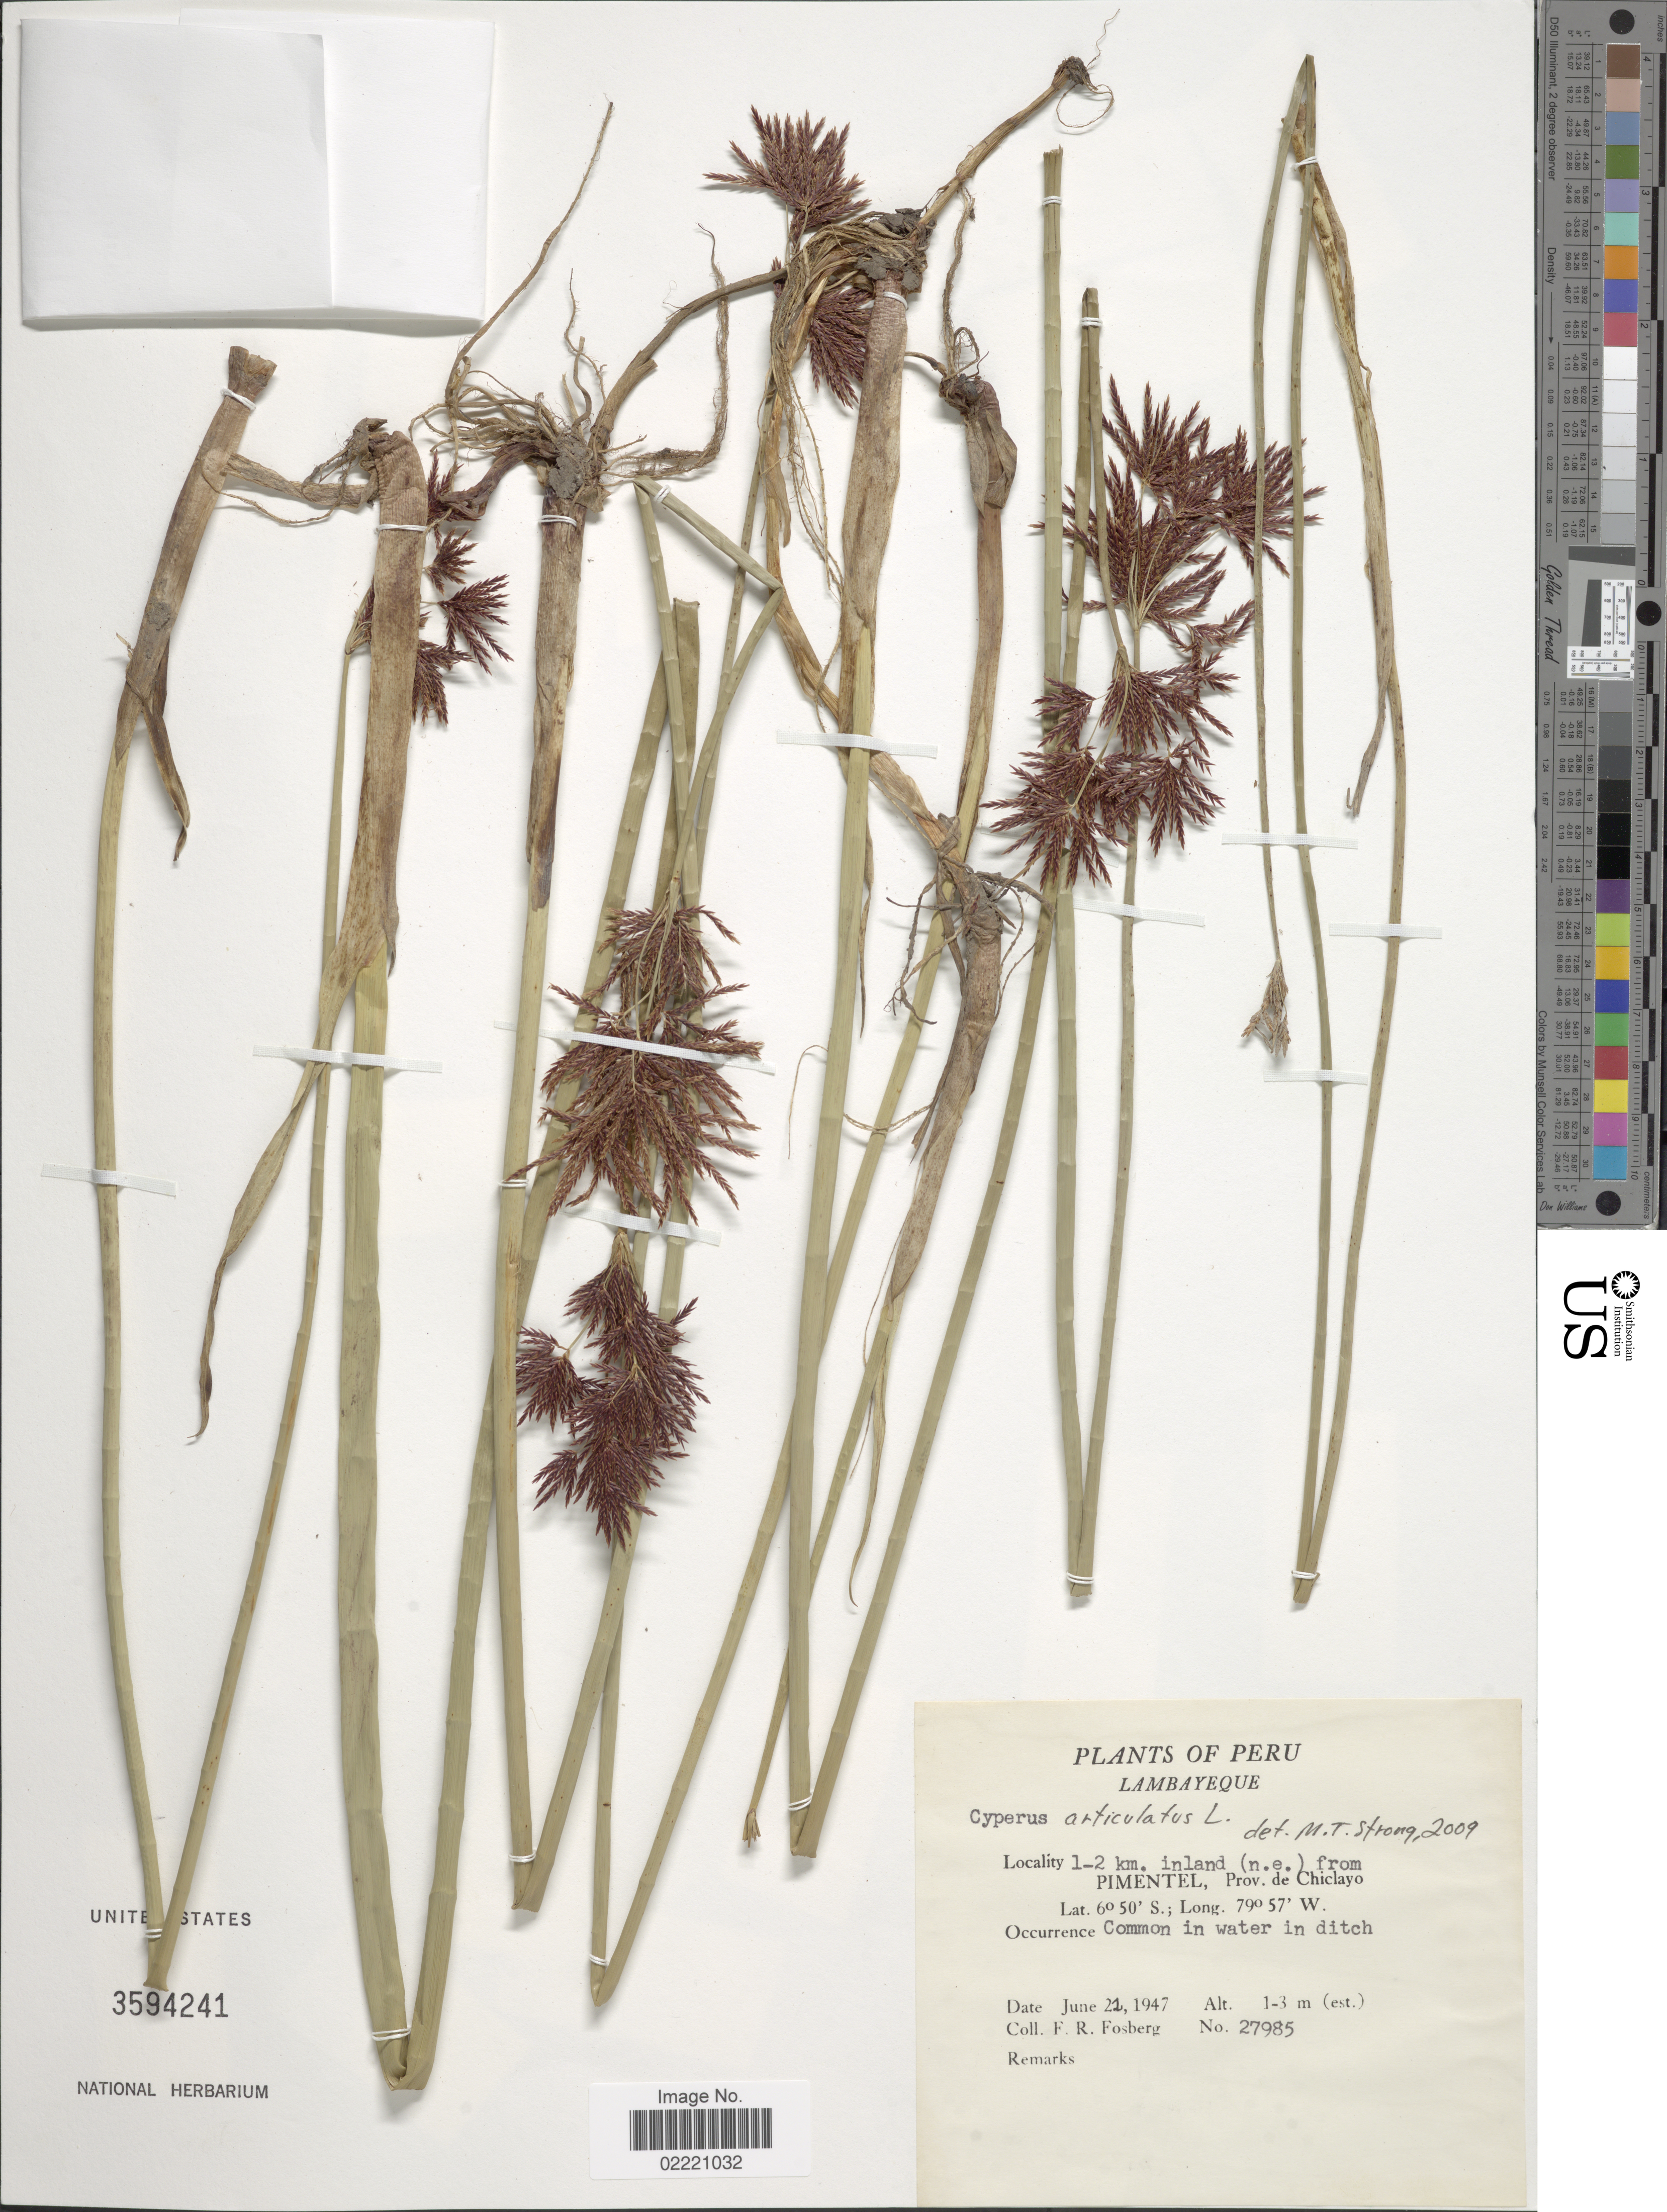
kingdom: Plantae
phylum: Tracheophyta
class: Liliopsida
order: Poales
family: Cyperaceae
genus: Cyperus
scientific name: Cyperus articulatus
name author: L.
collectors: F. R. Fosberg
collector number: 27985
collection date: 1947-06-21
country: Peru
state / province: Lambayeque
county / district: Chiclayo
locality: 1-2 km. inland (n.e.) from Pimentel, Prov. de Chiclayo, common in water in ditch.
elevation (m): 1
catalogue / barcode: US 3594241